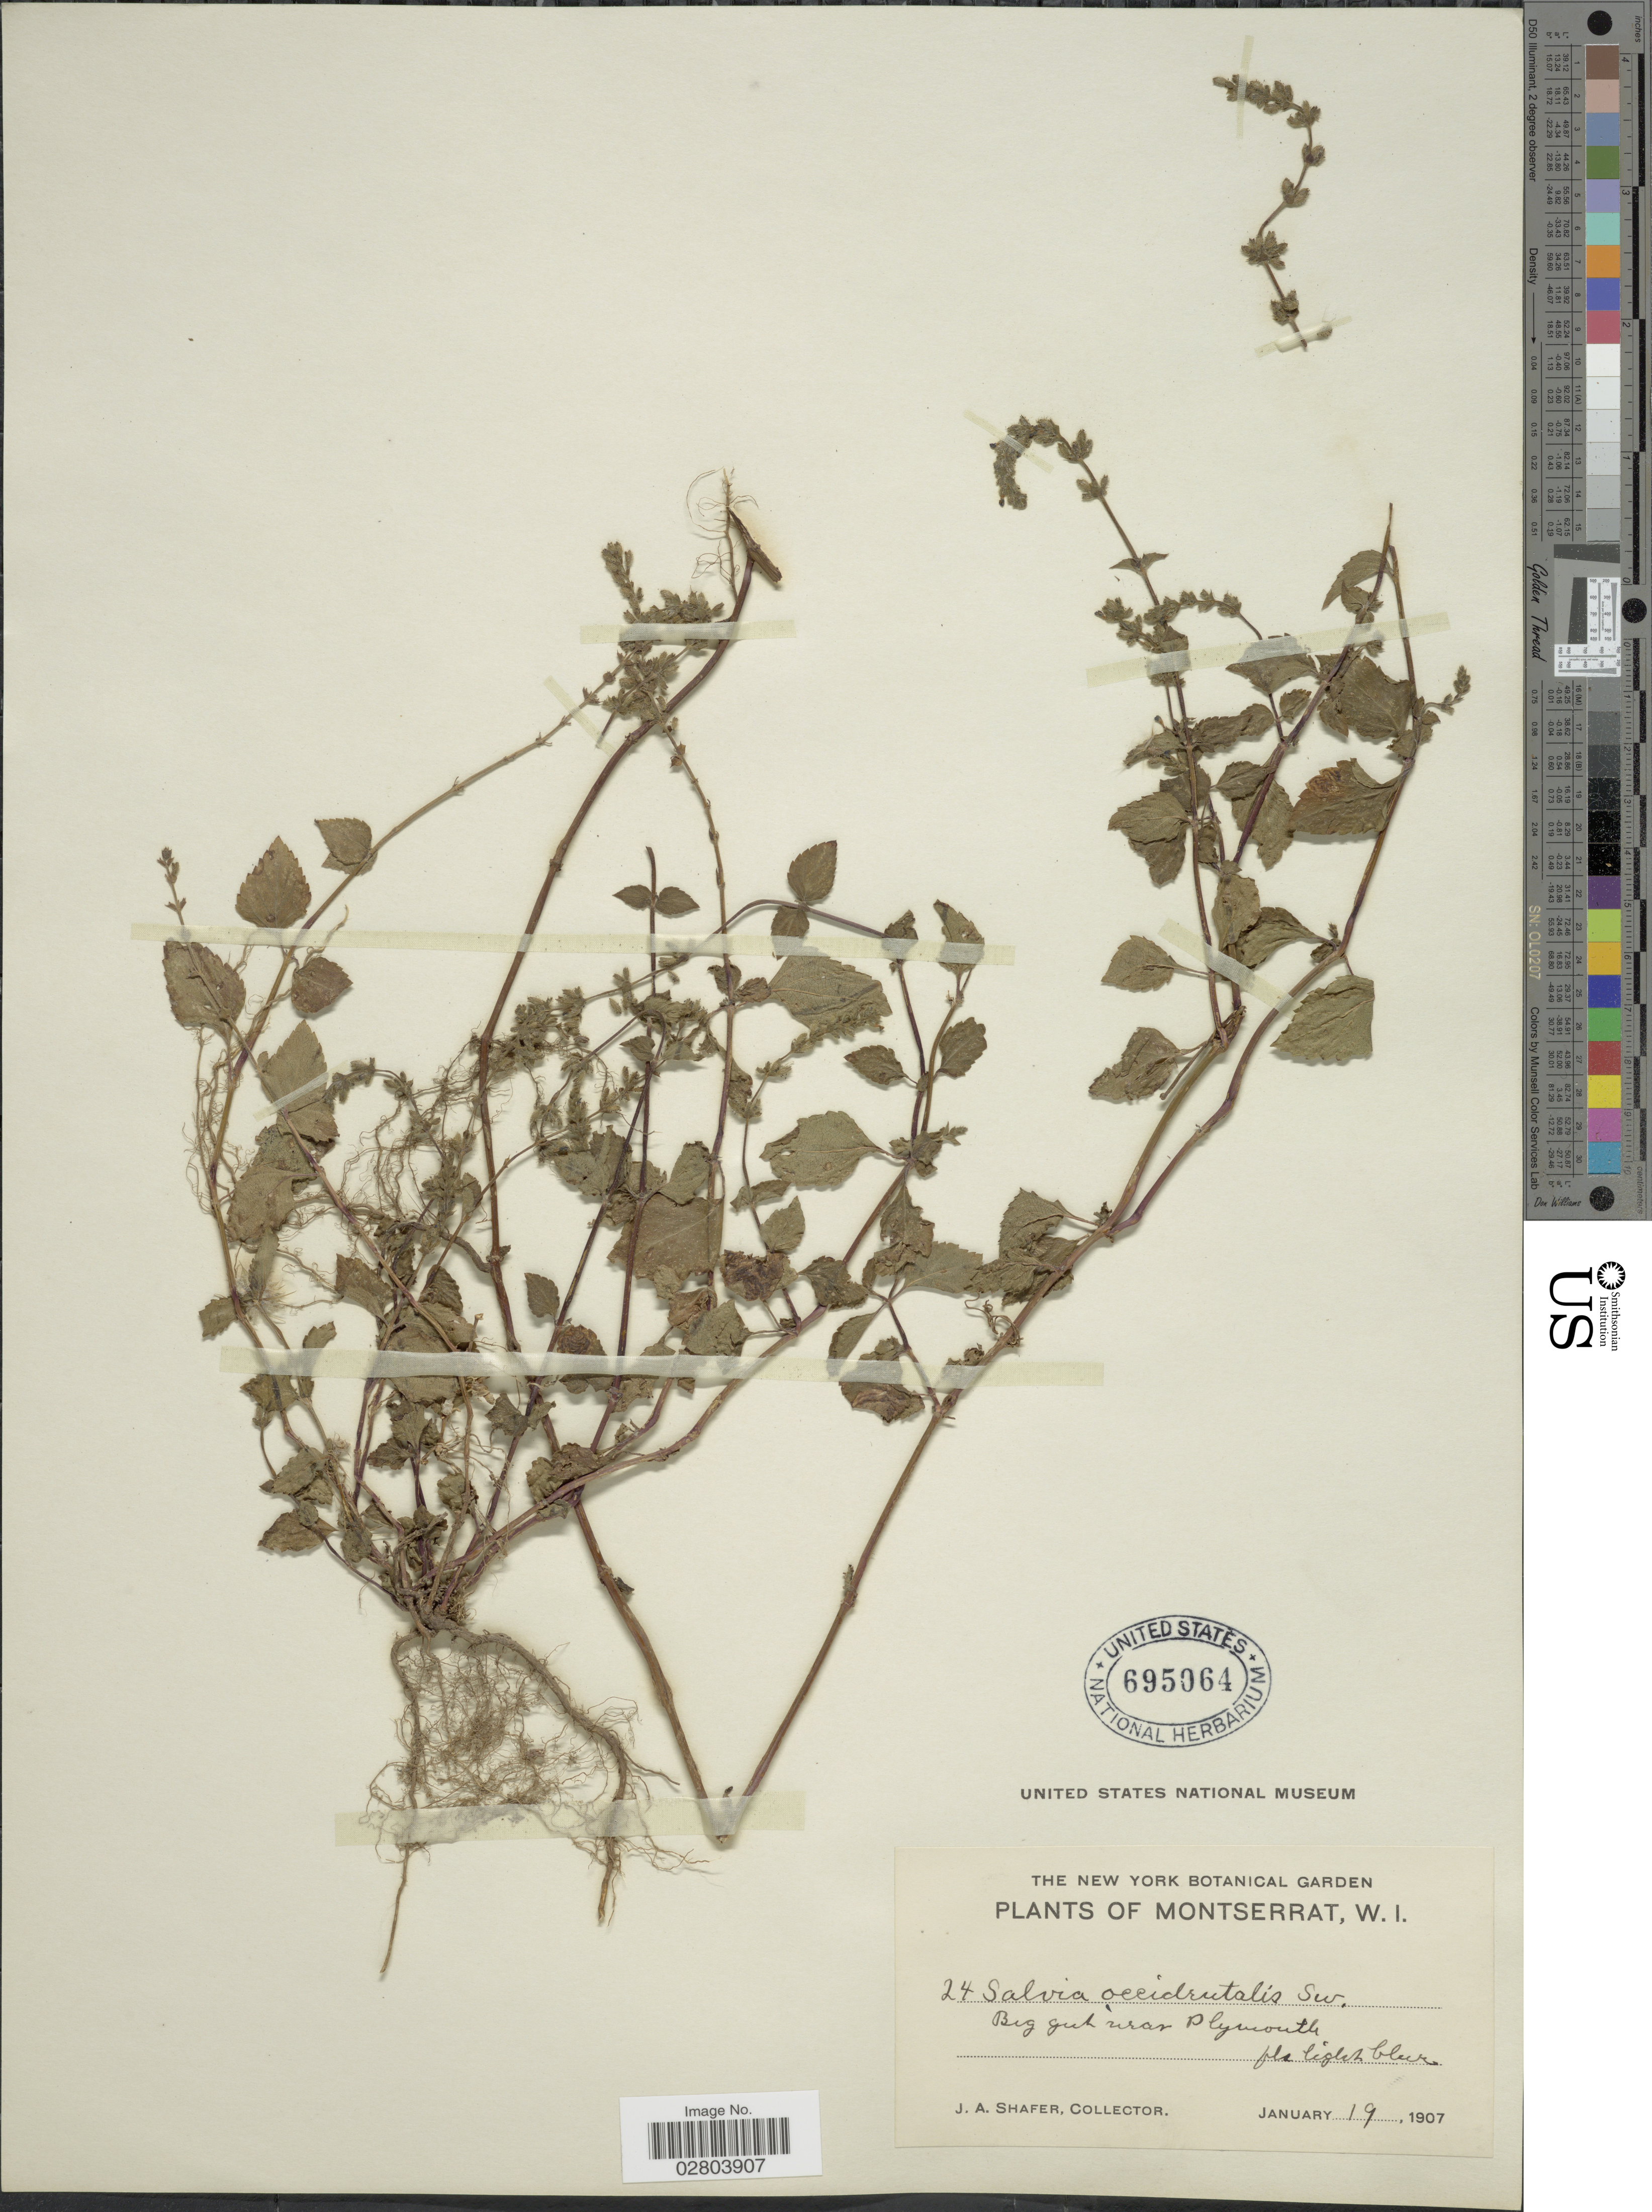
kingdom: Plantae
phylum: Tracheophyta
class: Magnoliopsida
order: Lamiales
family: Lamiaceae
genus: Salvia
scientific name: Salvia occidentalis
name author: Sw.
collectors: J. A. Shafer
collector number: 24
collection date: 1907-01-19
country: Montserrat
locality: W.I. Big gut near Plymouth.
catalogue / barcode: US 695064